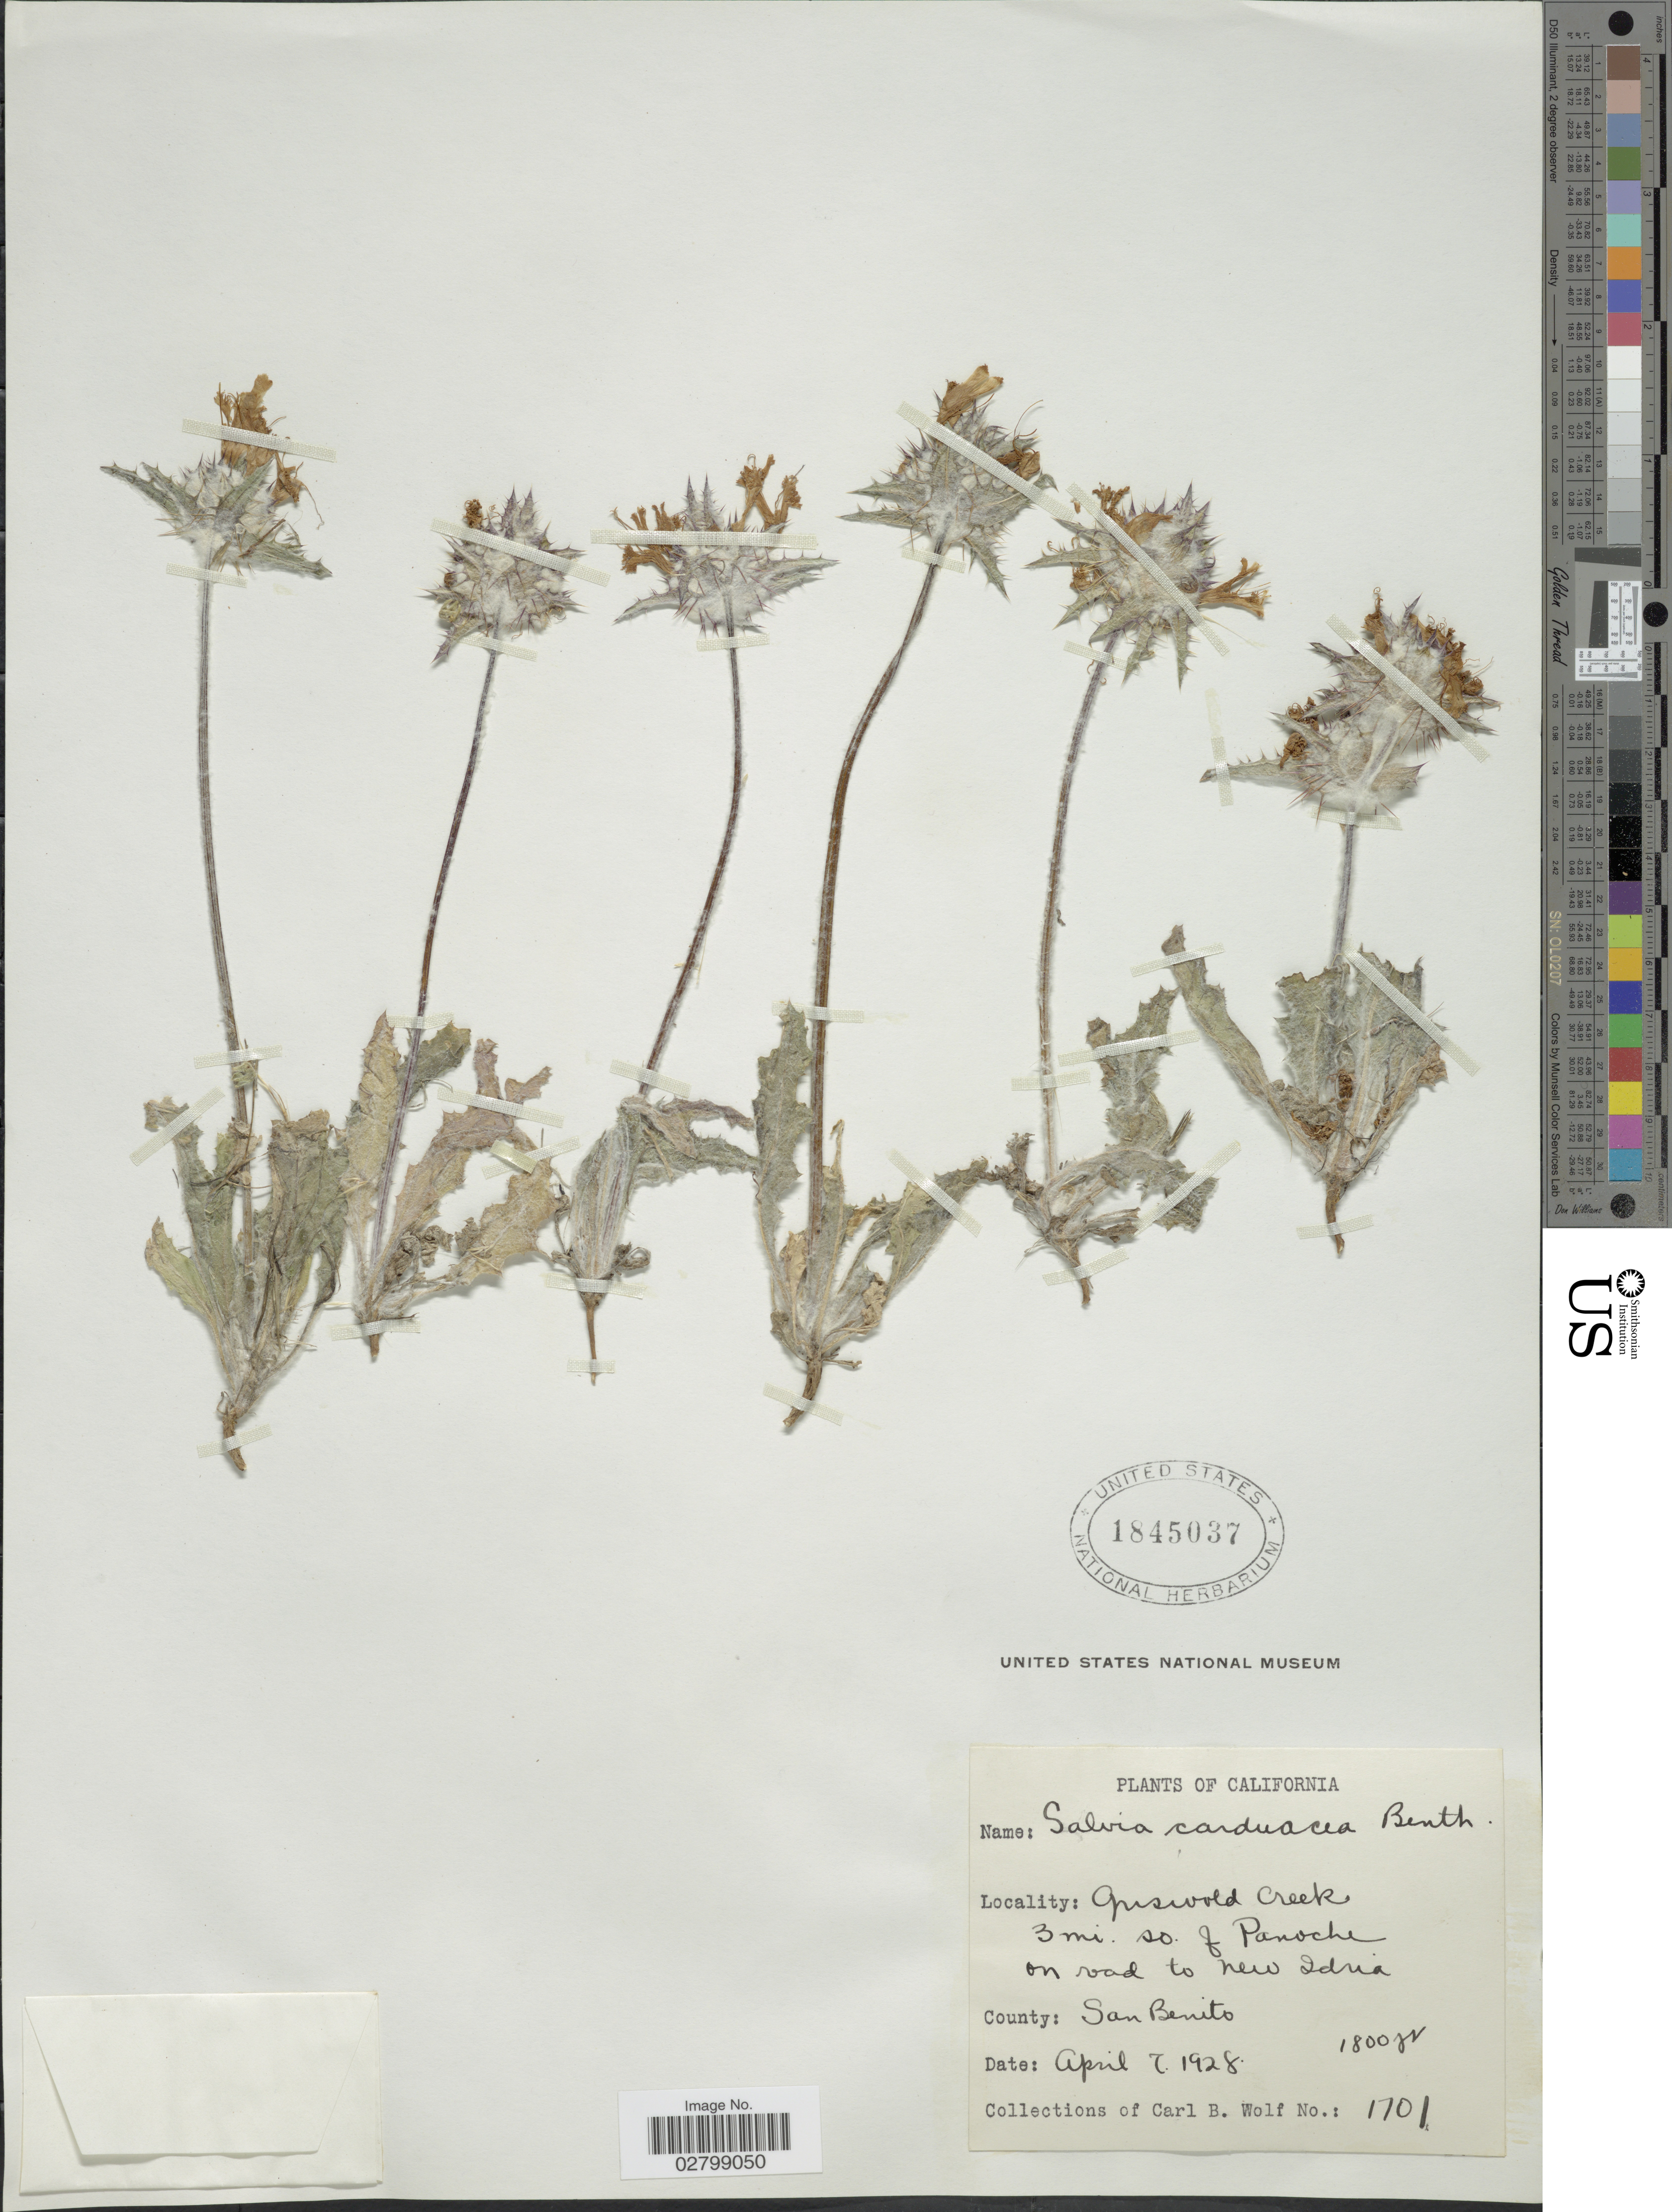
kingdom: Plantae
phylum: Tracheophyta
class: Magnoliopsida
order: Lamiales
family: Lamiaceae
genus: Salvia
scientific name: Salvia carduacea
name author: Benth.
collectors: C. B. Wolf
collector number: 1701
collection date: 1928-04-07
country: United States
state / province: California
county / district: San Benito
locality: Griswold Creek, 3 mi. so. of Panoche on road to New Idria. County: San Benito.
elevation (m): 549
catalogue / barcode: US 1845037